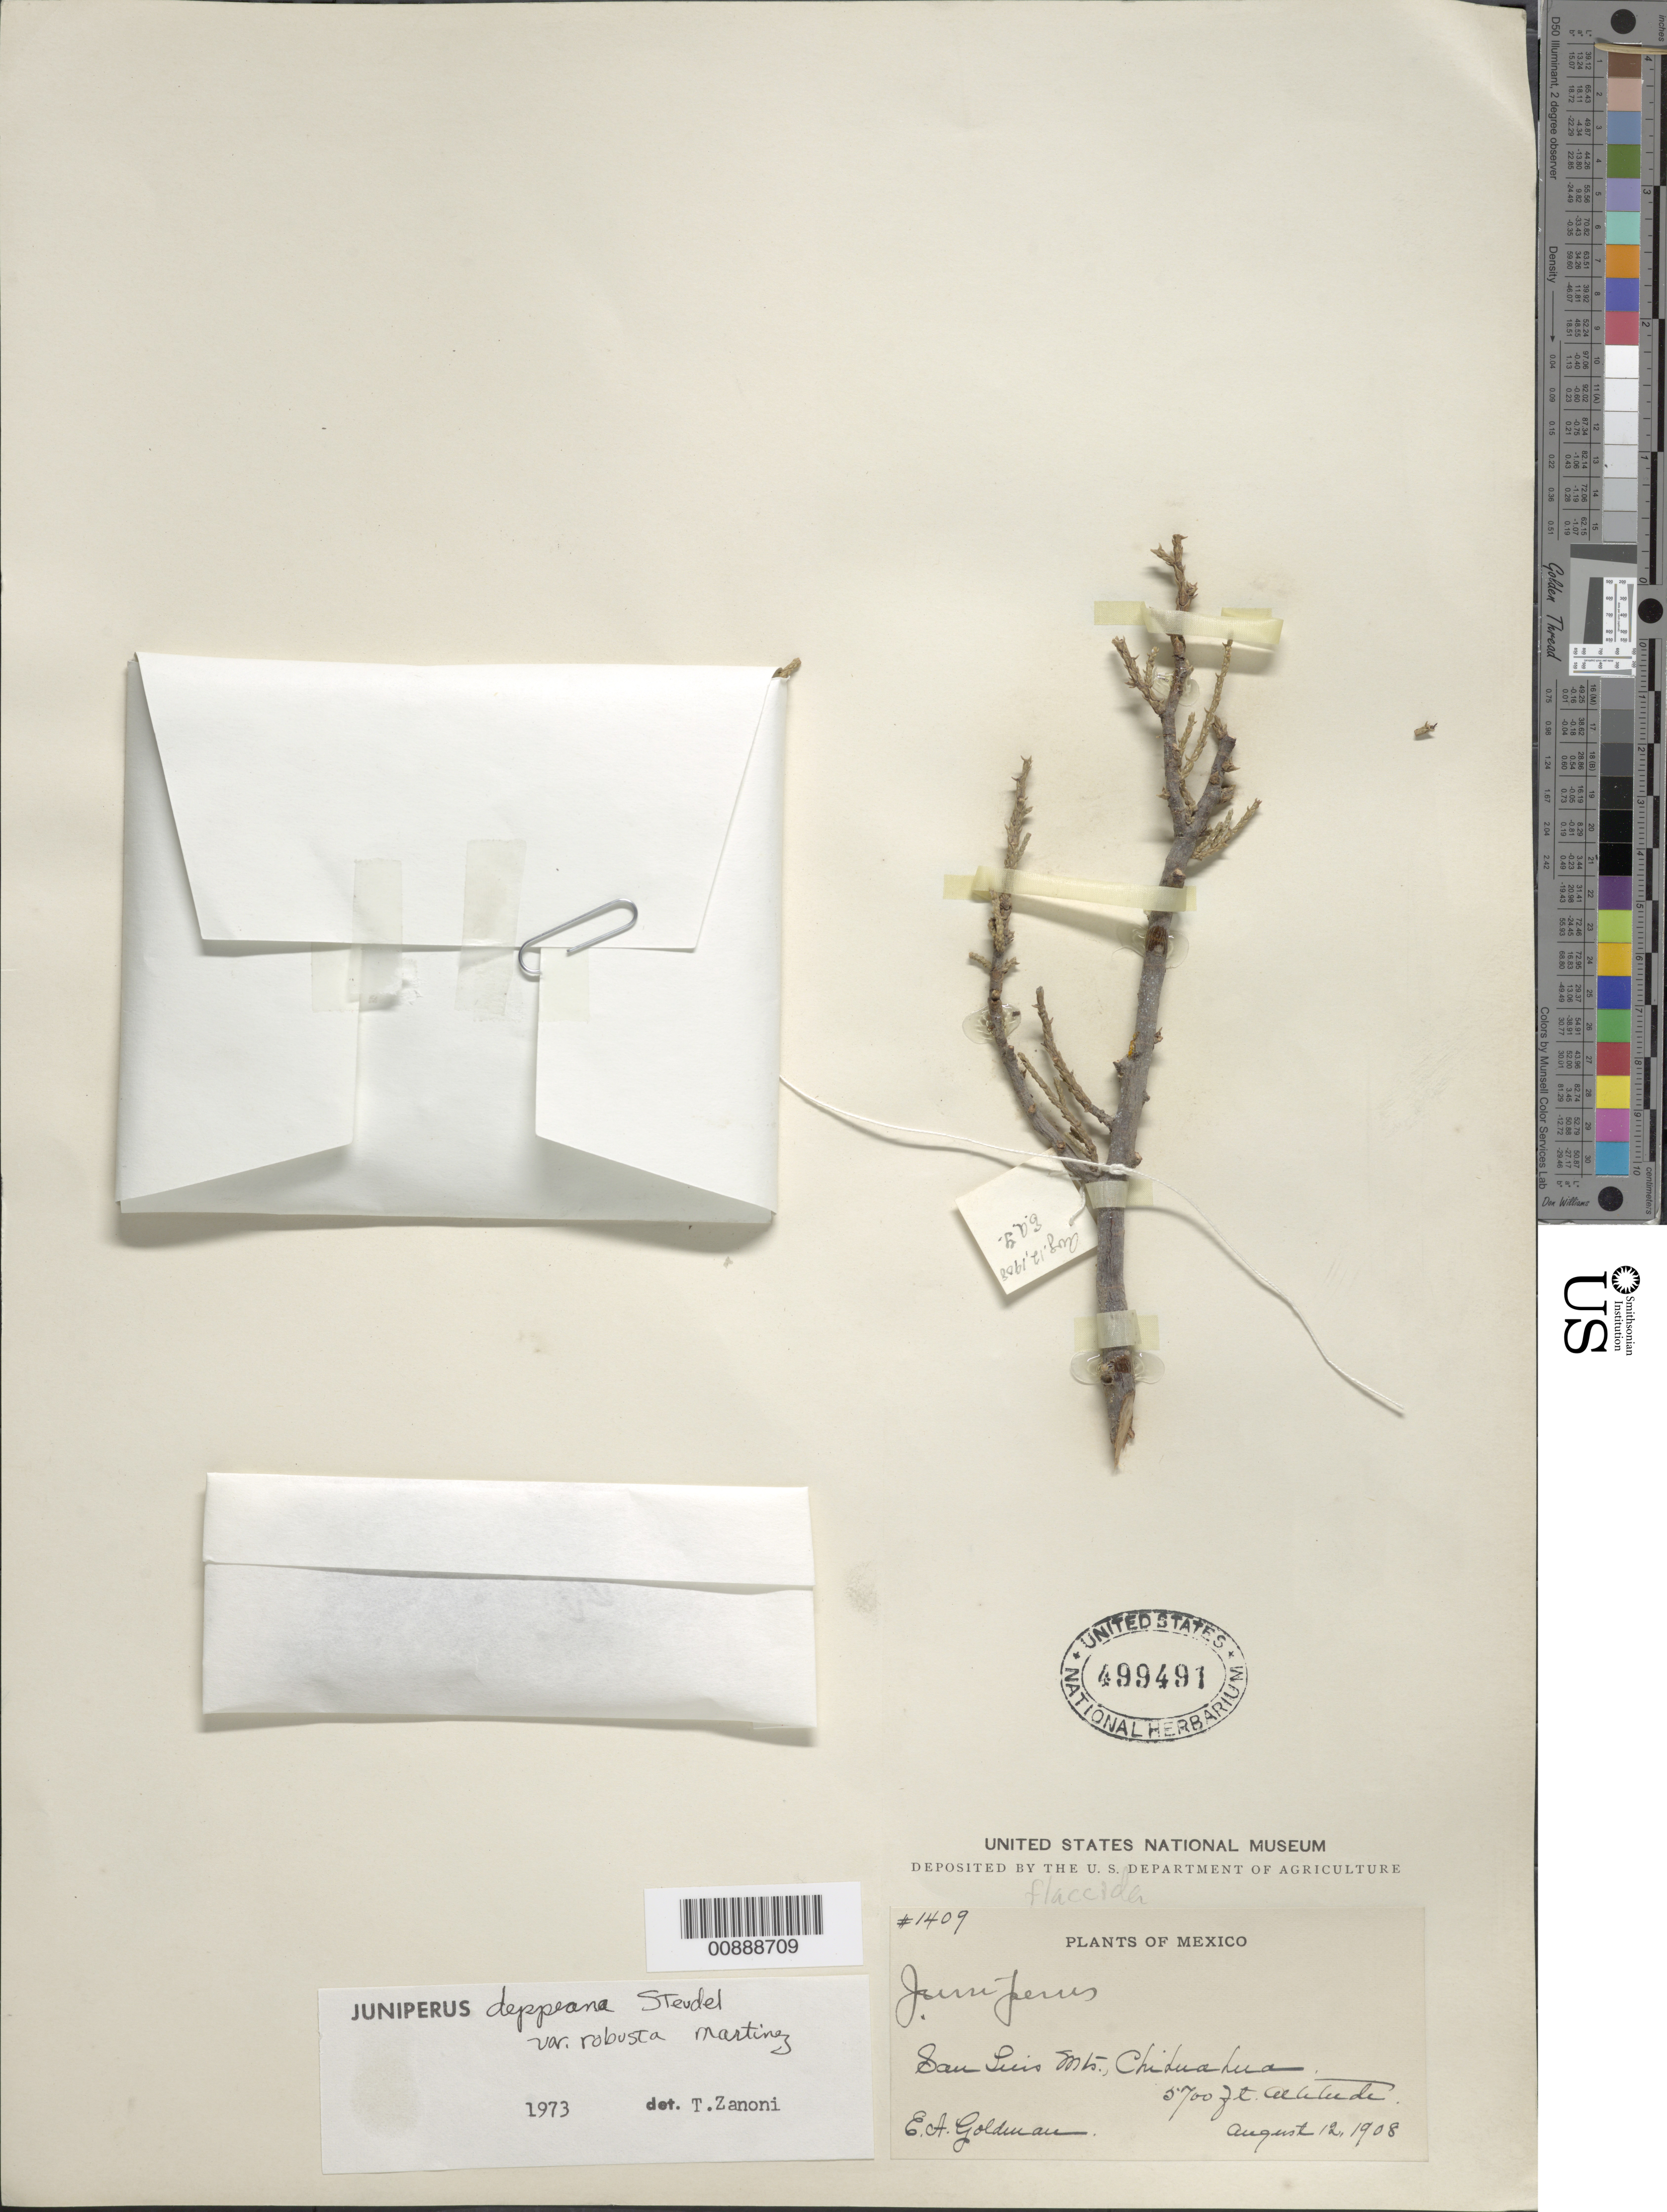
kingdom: Plantae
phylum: Tracheophyta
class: Pinopsida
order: Pinales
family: Cupressaceae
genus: Juniperus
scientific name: Juniperus deppeana var. robusta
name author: Martínez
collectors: E. A. Goldman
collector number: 1409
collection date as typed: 12 Aug 1908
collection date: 1908-08-12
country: Mexico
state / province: Chihuahua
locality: San Luis Mts., Chihuahua.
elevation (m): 1737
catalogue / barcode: US 499491